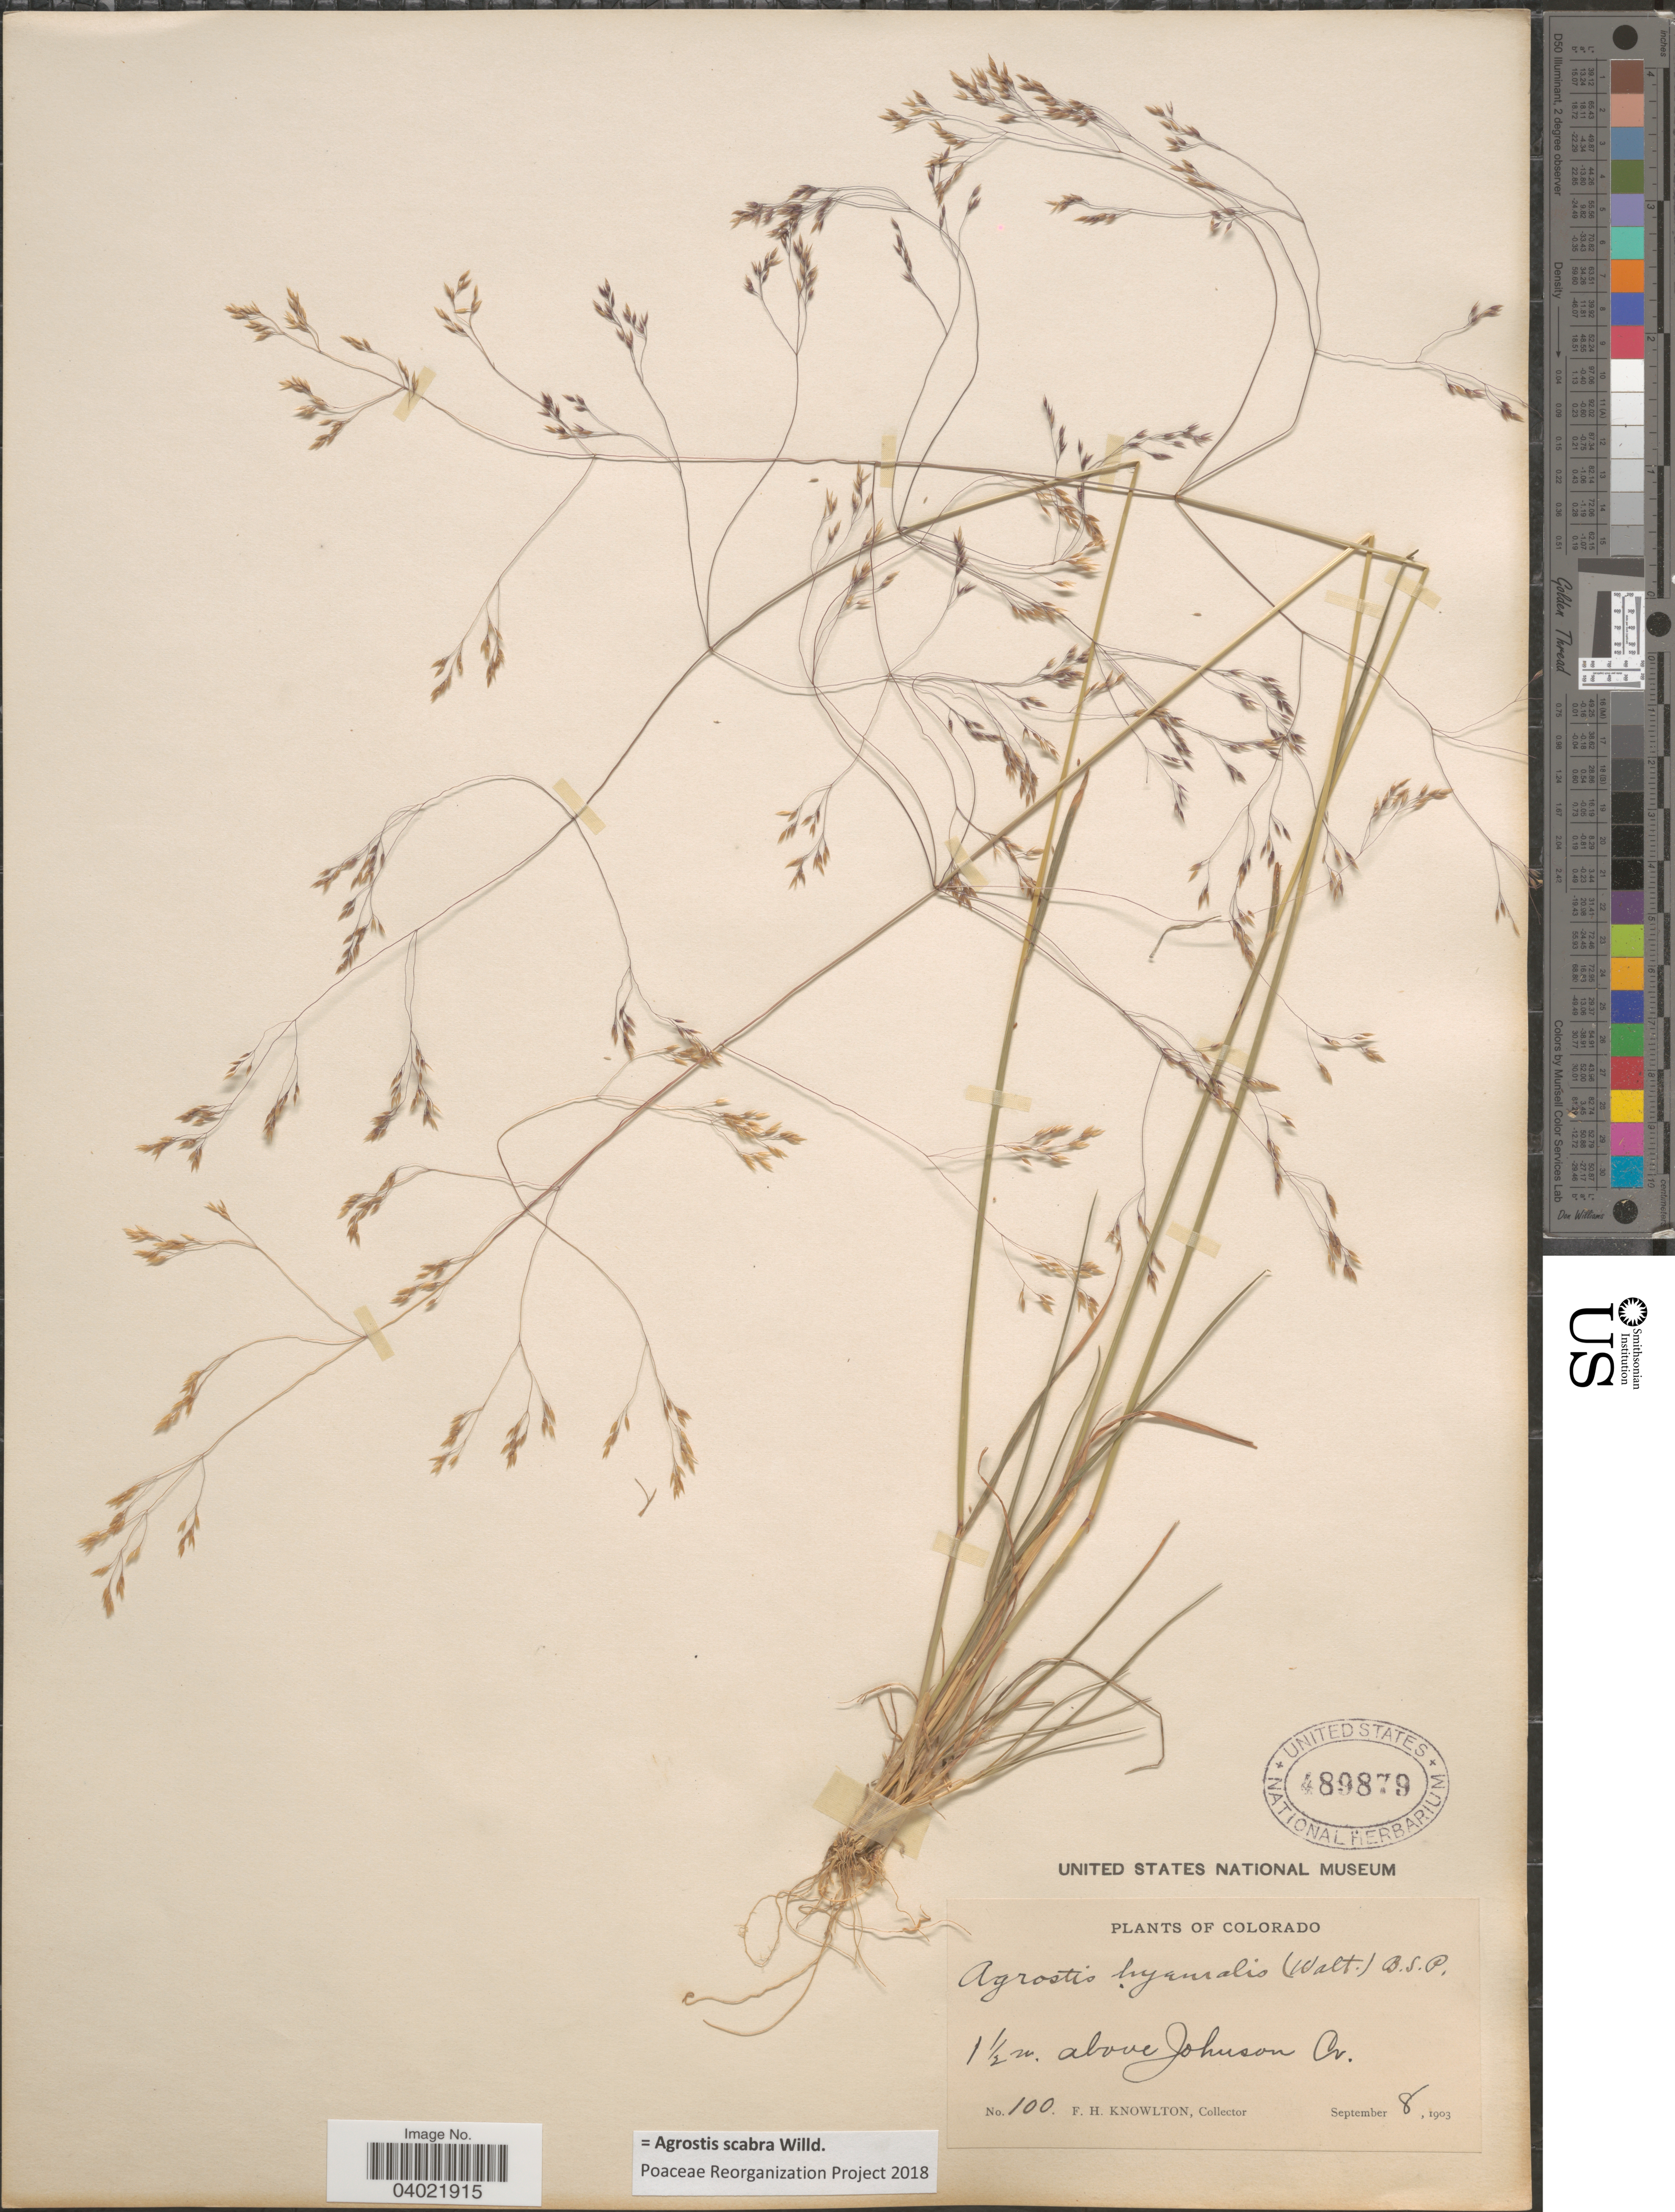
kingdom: Plantae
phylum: Tracheophyta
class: Liliopsida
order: Poales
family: Poaceae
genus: Agrostis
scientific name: Agrostis scabra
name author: Willd.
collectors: F. H. Knowlton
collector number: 100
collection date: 1903-09-08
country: United States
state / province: Colorado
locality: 1½ m. above Johnson Cr.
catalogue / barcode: US 489879